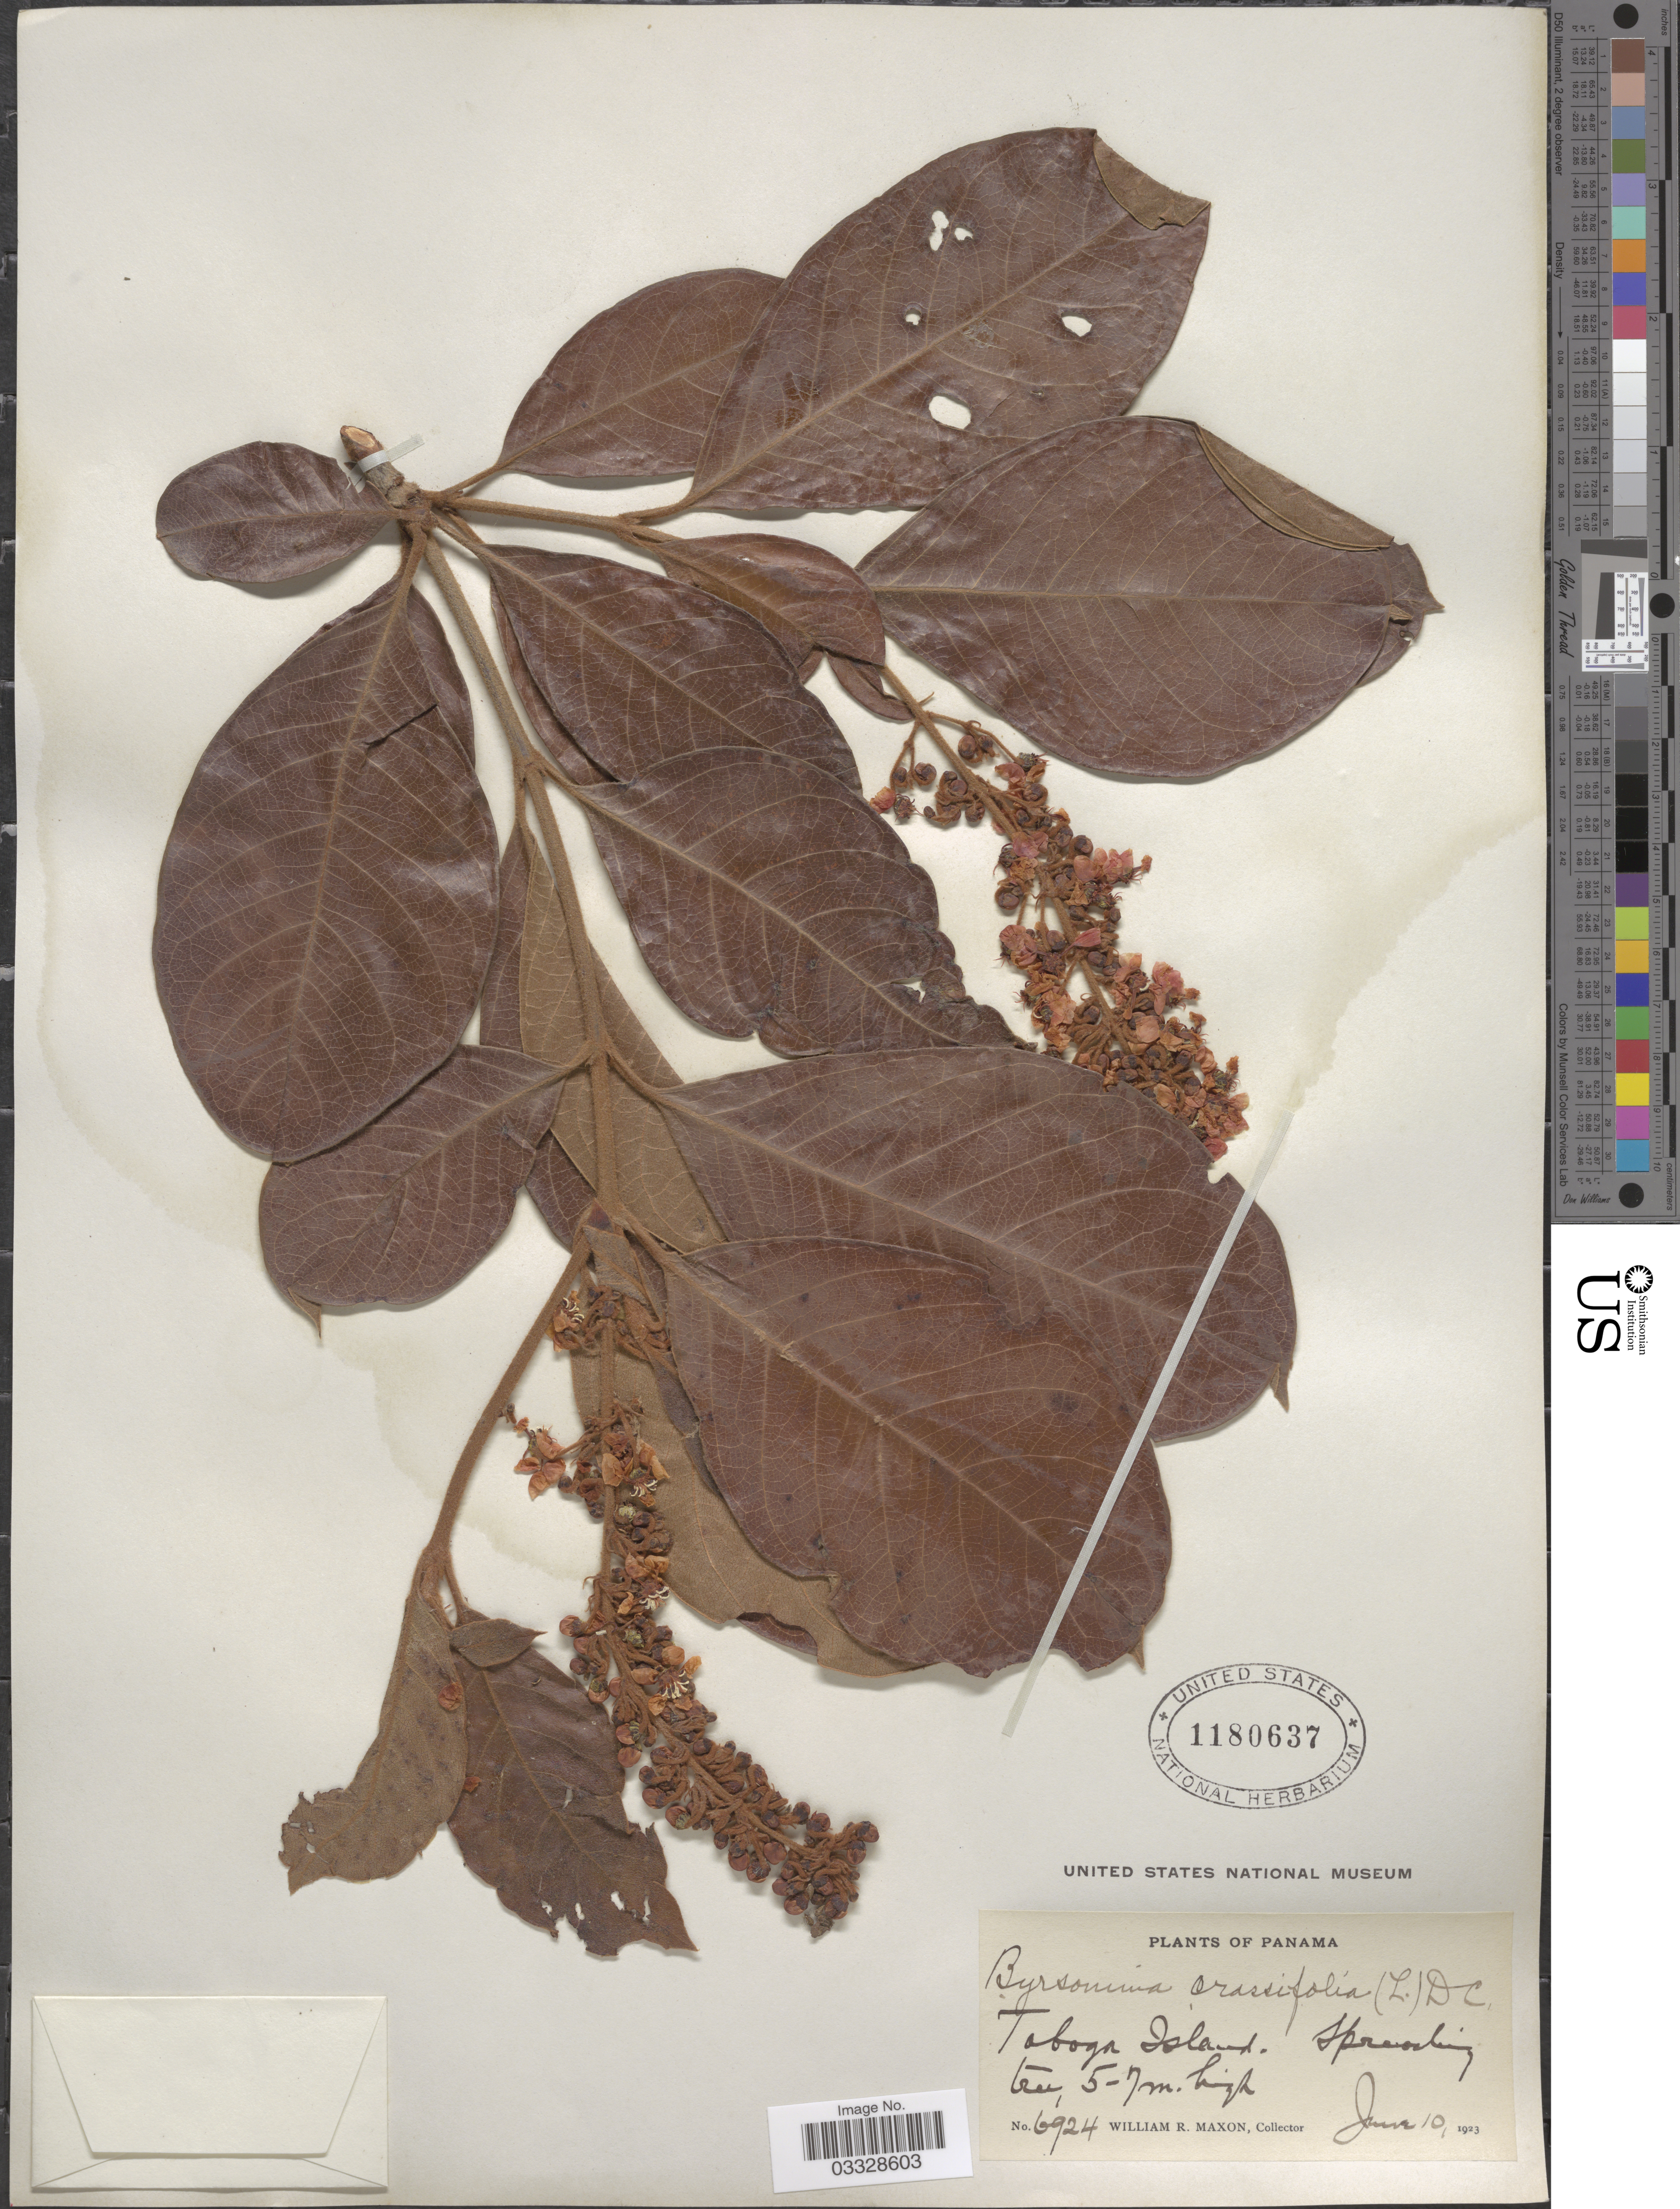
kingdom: Plantae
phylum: Tracheophyta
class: Magnoliopsida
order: Malpighiales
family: Malpighiaceae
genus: Byrsonima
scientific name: Byrsonima crassifolia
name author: (L.) Kunth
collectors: W. R. Maxon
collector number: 6924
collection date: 1923-06-10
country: Panama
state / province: Panamá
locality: Taboga Island.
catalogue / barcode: US 1180637